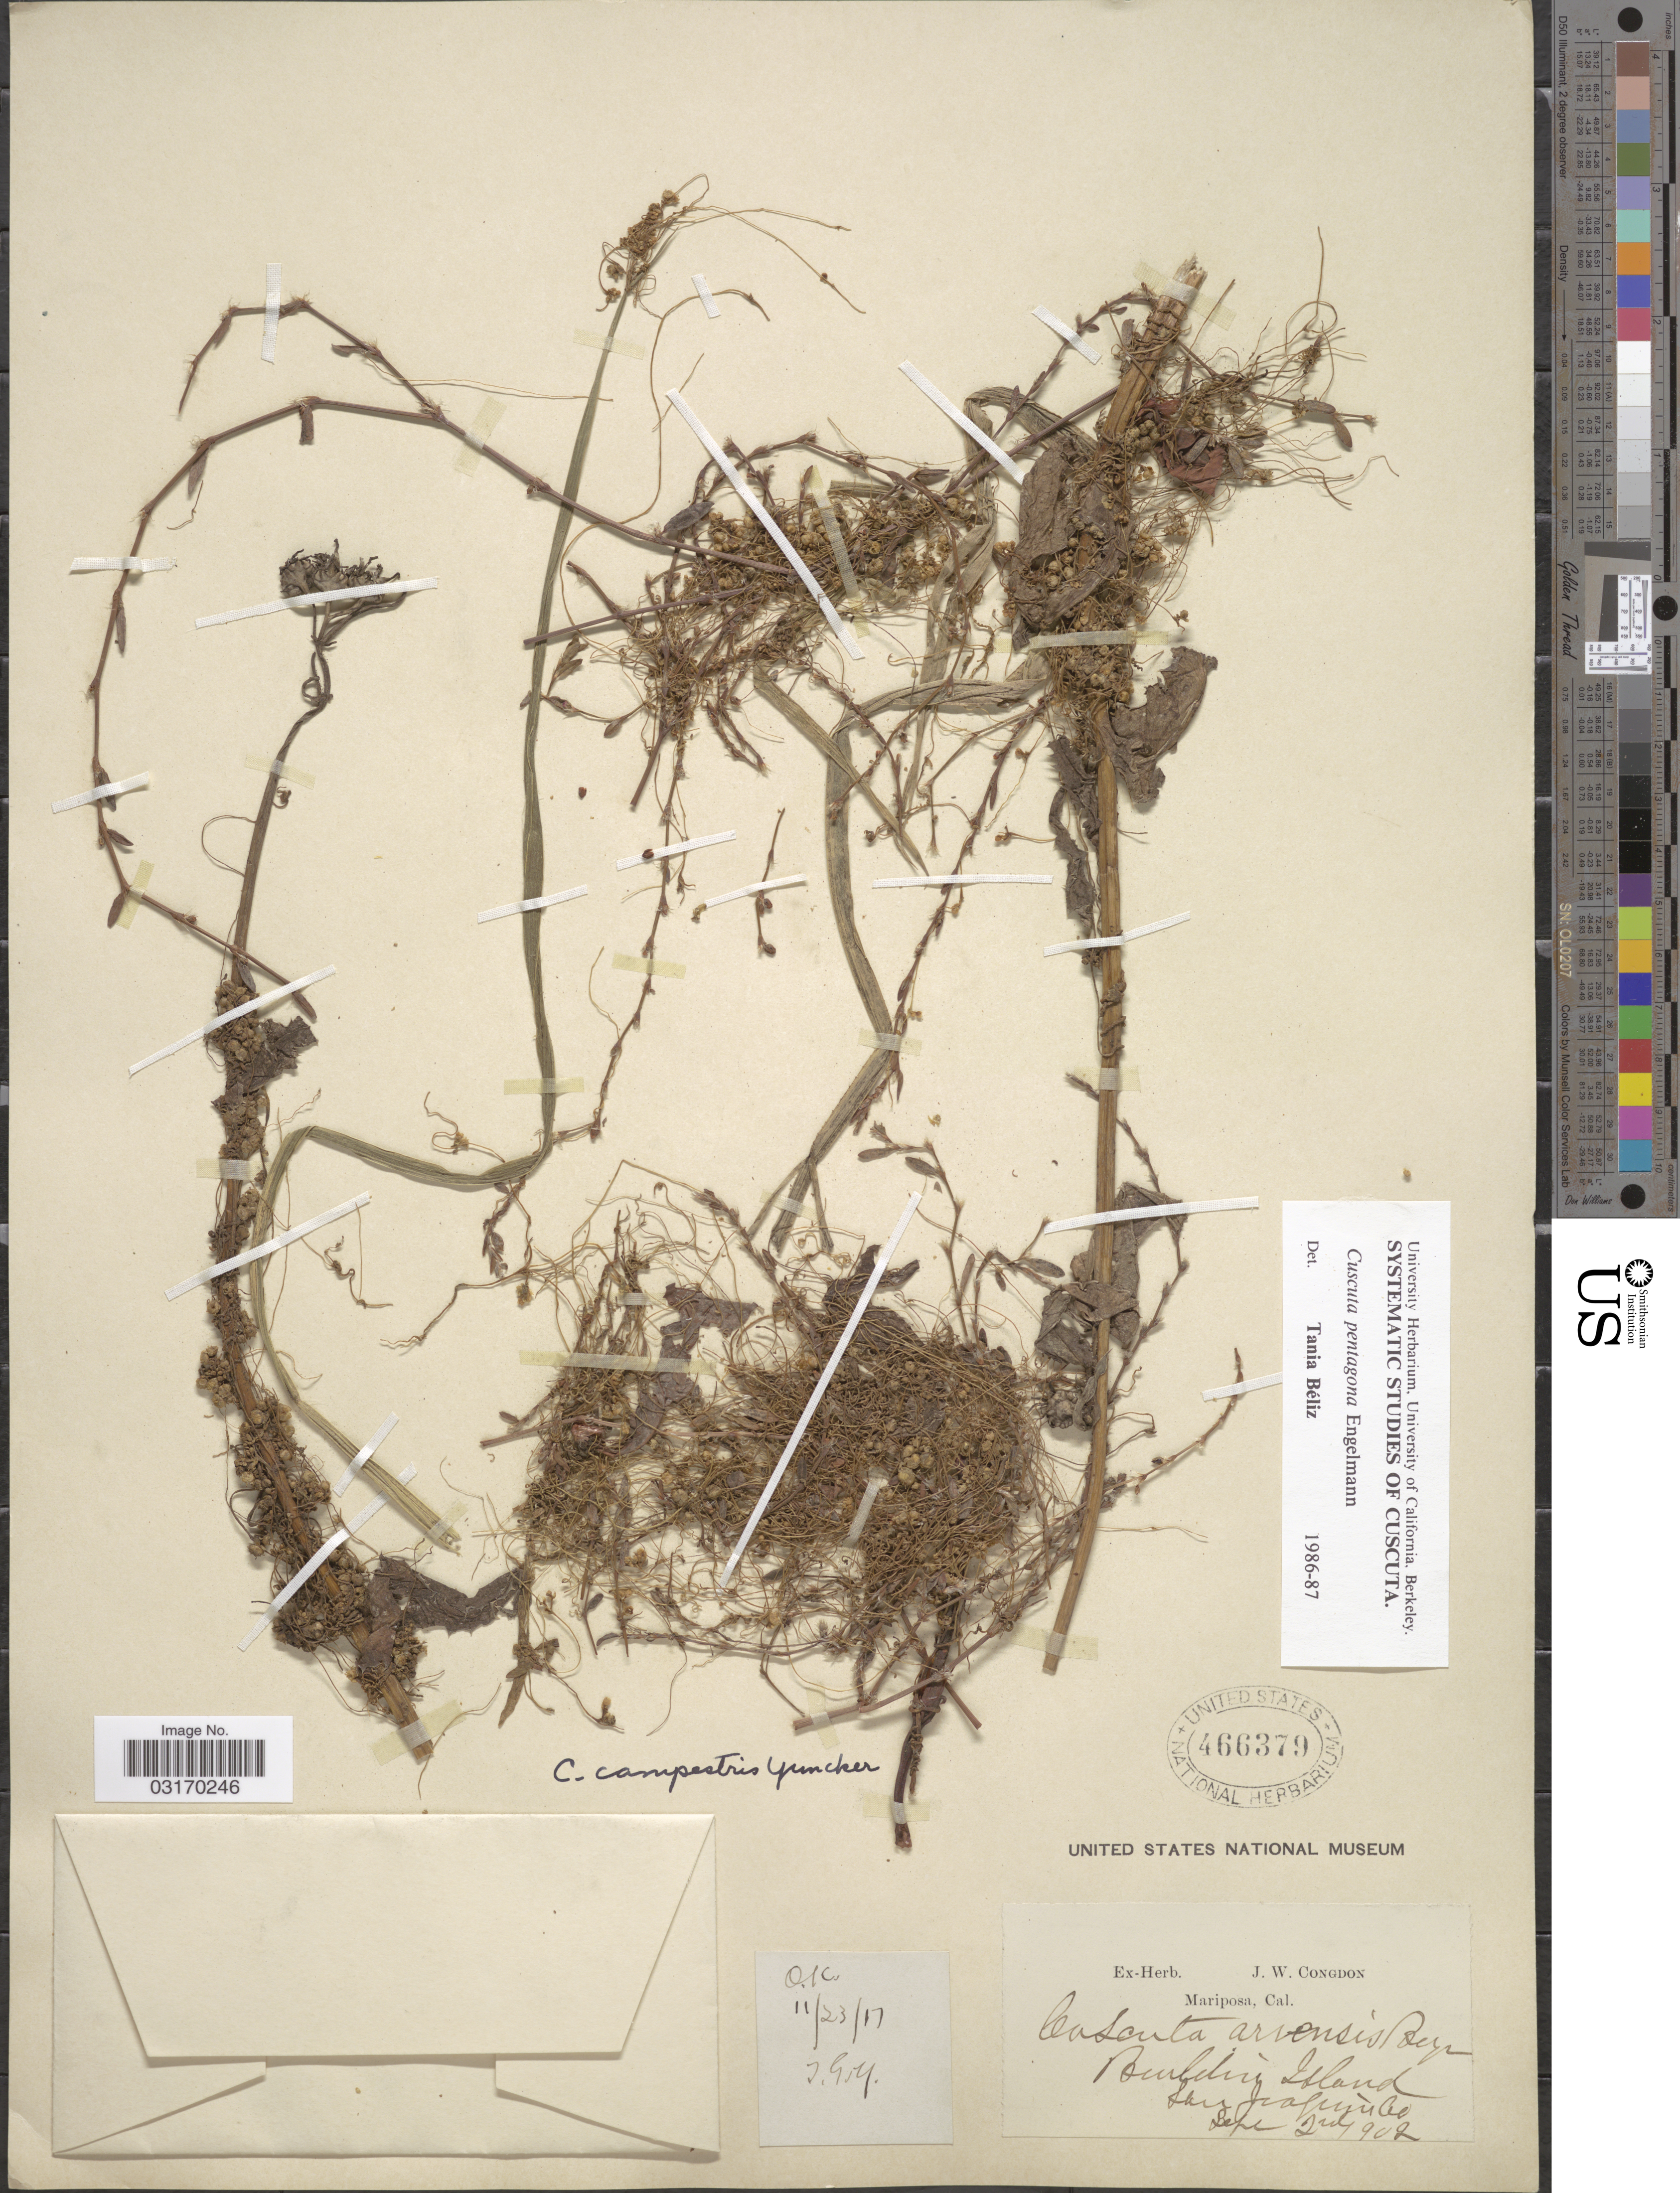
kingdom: Plantae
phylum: Tracheophyta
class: Magnoliopsida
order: Solanales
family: Convolvulaceae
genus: Cuscuta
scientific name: Cuscuta pentagona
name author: Engelm.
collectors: ex herb. J. W. Congdon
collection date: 1902-09-02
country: United States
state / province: California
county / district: San Joaquin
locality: Boulder Island San Joaquin Co.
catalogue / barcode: US 466379